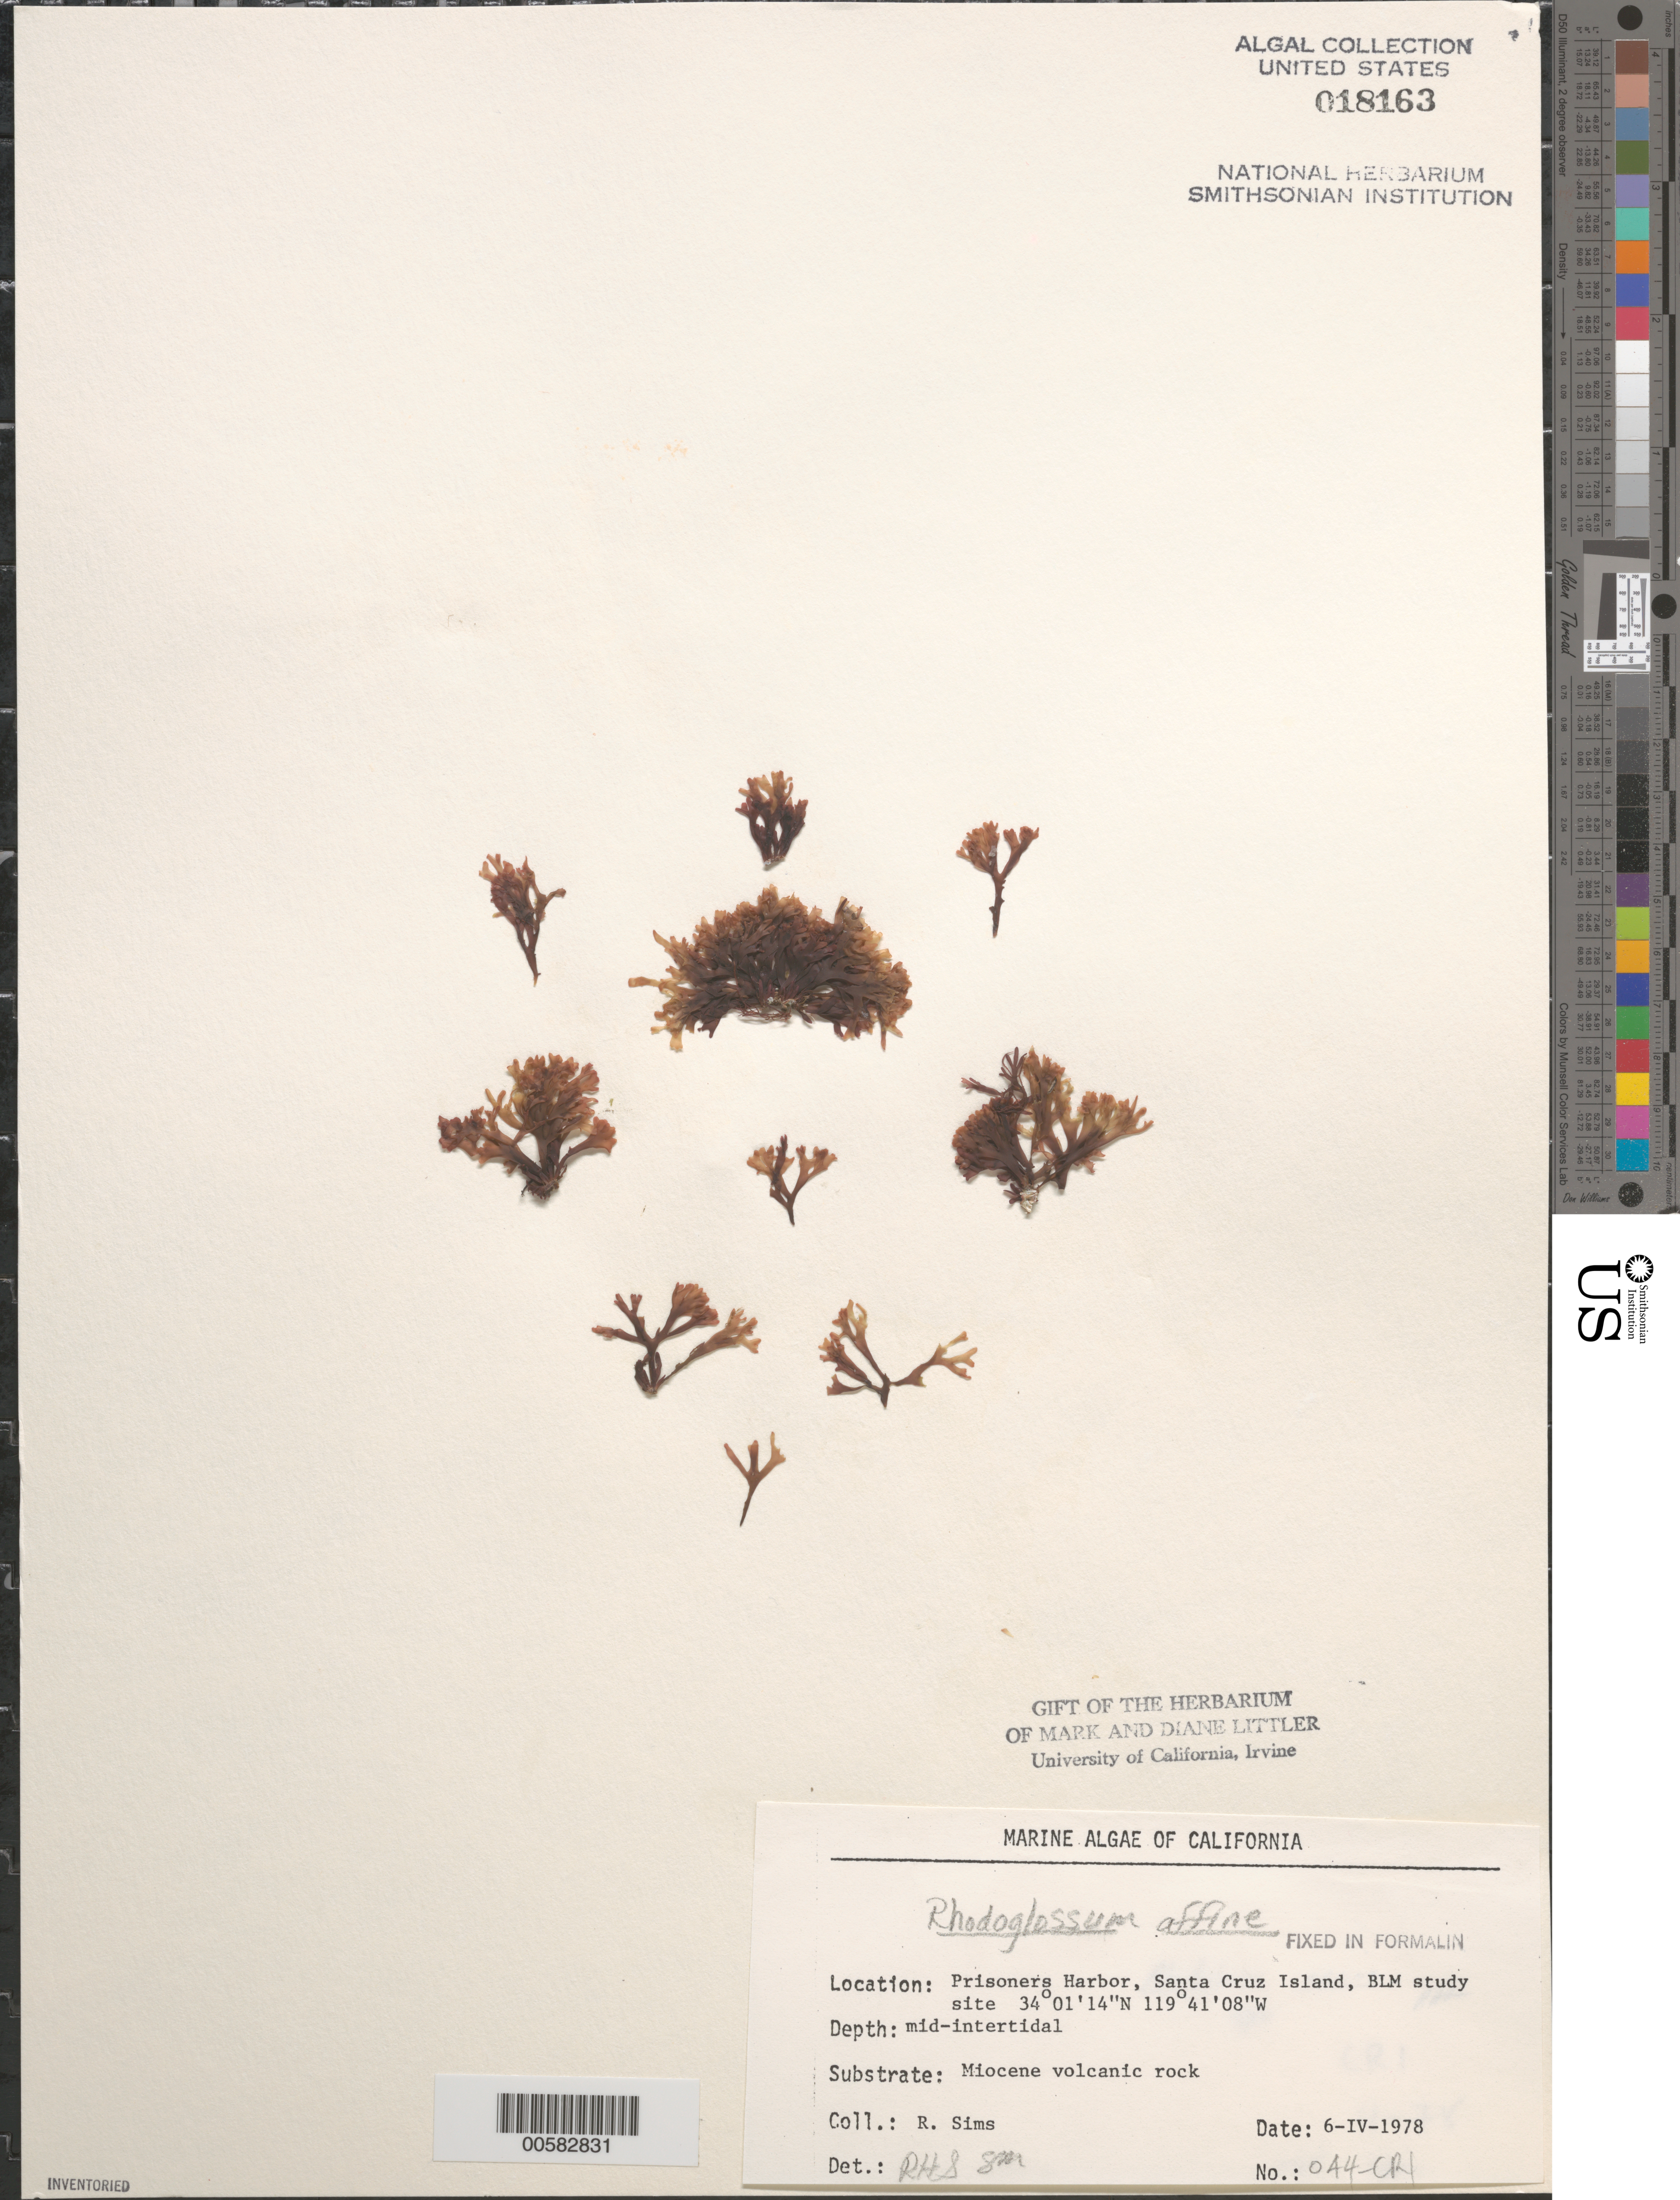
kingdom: Plantae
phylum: Rhodophyta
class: Florideophyceae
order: Gigartinales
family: Gigartinaceae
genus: Mazzaella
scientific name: Mazzaella affinis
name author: (Harvey) Fredericq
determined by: Algae name updating Project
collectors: R. H. Sims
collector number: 044-cri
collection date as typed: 06 Apr 1978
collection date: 1978-04-06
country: United States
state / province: California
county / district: Santa Barbara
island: Santa Cruz Island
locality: Prisoners Harbor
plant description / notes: BLM-SOCALBIGHT Rocky Intertidal Survey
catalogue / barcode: US 18163